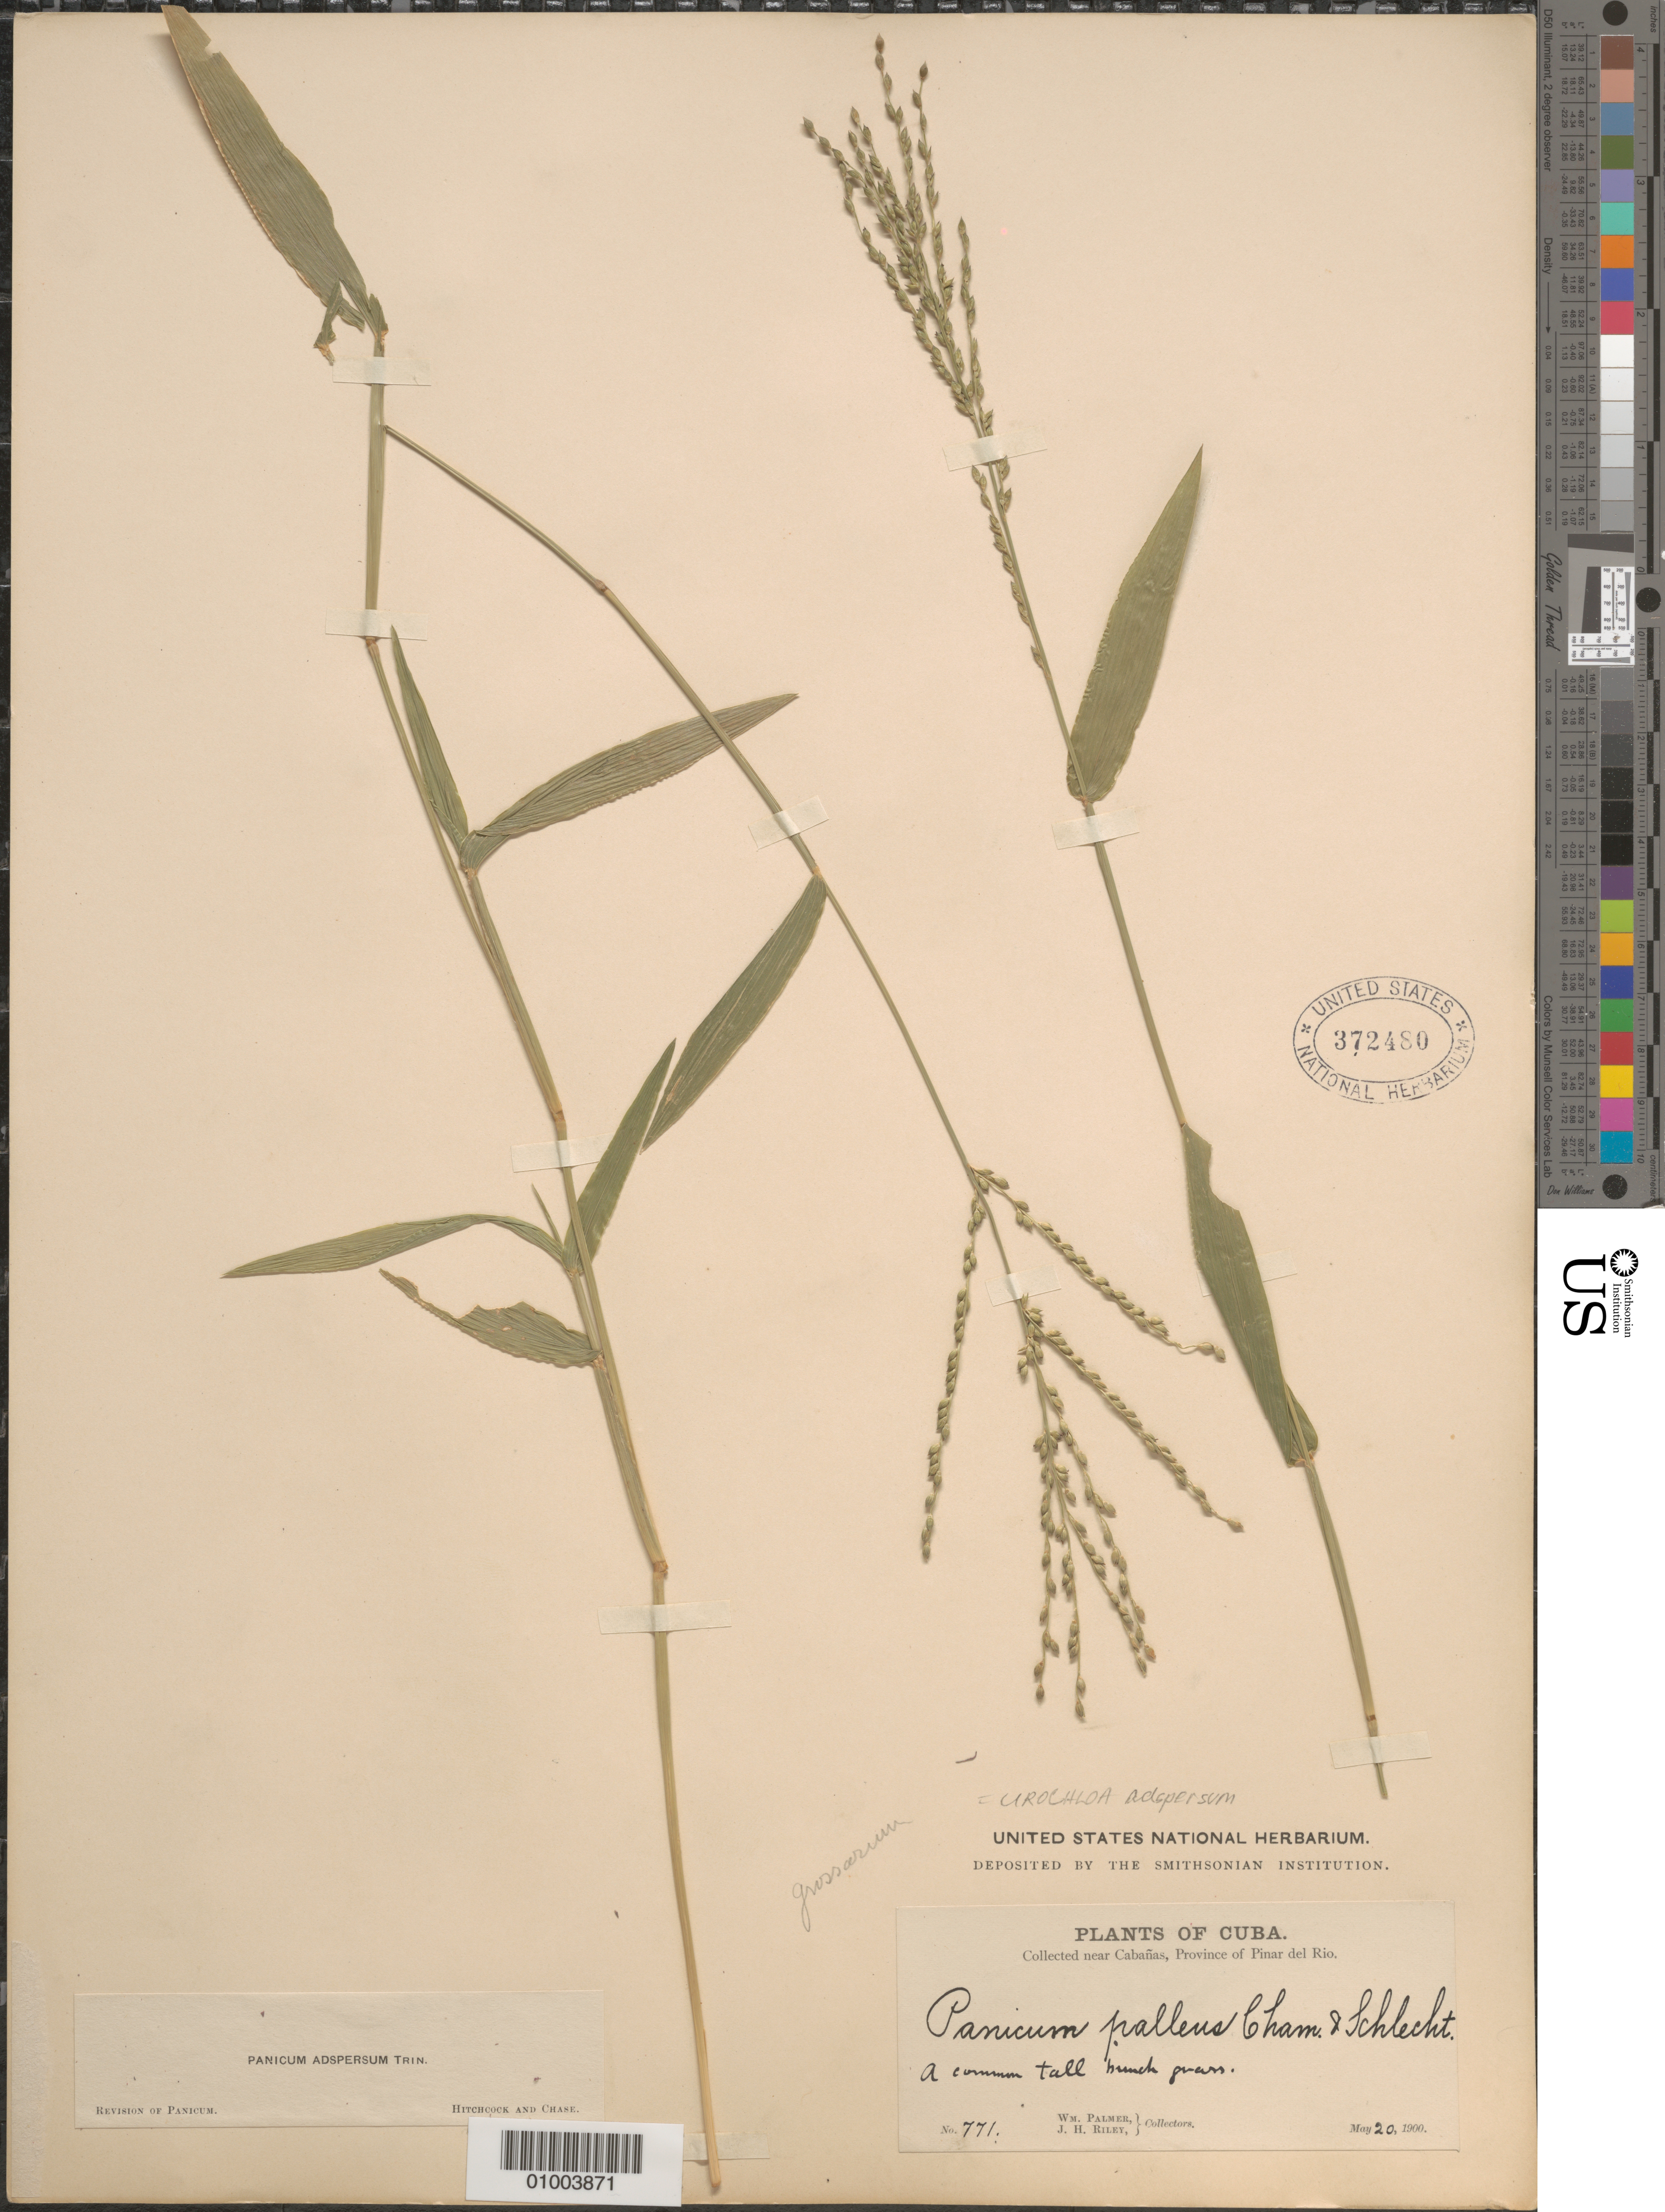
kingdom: Plantae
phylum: Tracheophyta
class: Liliopsida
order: Poales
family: Poaceae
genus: Urochloa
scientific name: Urochloa adspersa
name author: (Trin.) R.D. Webster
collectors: W. Palmer & J. H. Riley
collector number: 771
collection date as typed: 20 May 1900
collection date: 1900-05-20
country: Cuba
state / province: Pinar del Rio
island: Cuba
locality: Collected near Cabanas, Province of Pinar del Rio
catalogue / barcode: US 372480